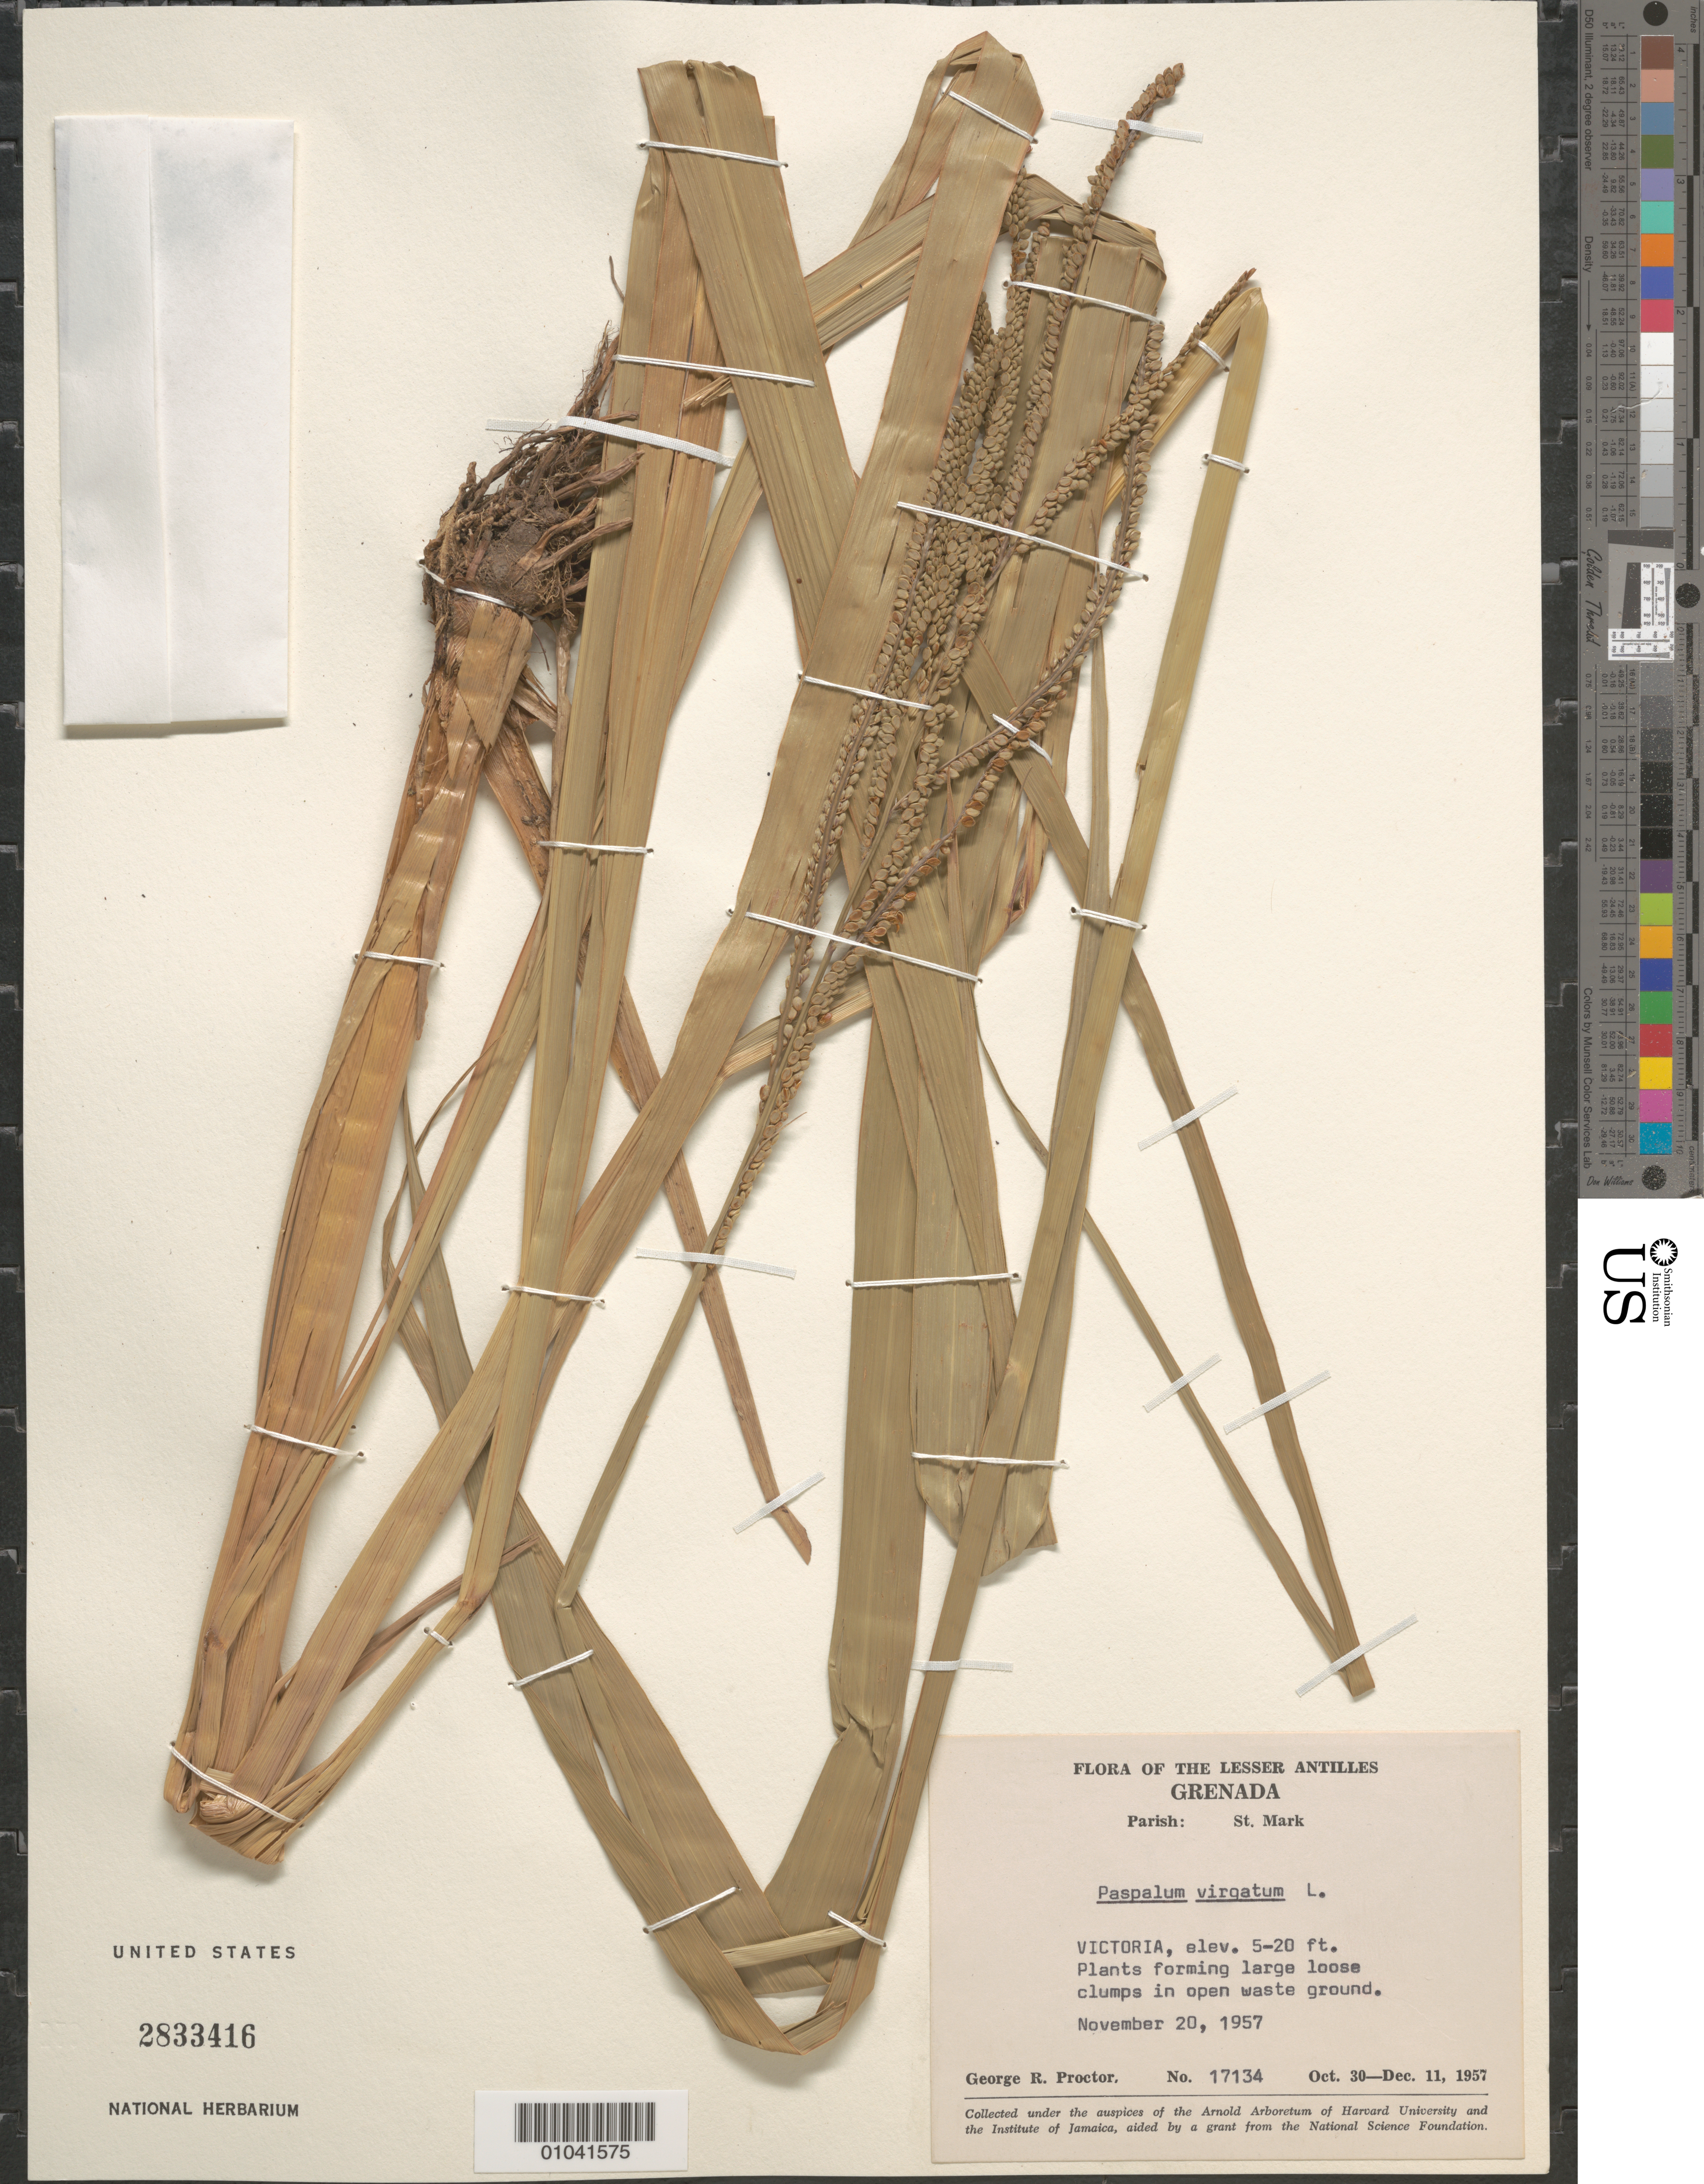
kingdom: Plantae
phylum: Tracheophyta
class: Liliopsida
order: Poales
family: Poaceae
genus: Paspalum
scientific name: Paspalum virgatum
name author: L.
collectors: G. R. Proctor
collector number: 17134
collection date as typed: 30 Oct 1957 to 11 Dec 1957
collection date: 1957-10-30/1957-12-11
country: Grenada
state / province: Saint Mark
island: Grenada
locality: Victoria.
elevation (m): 2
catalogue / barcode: US 2833416